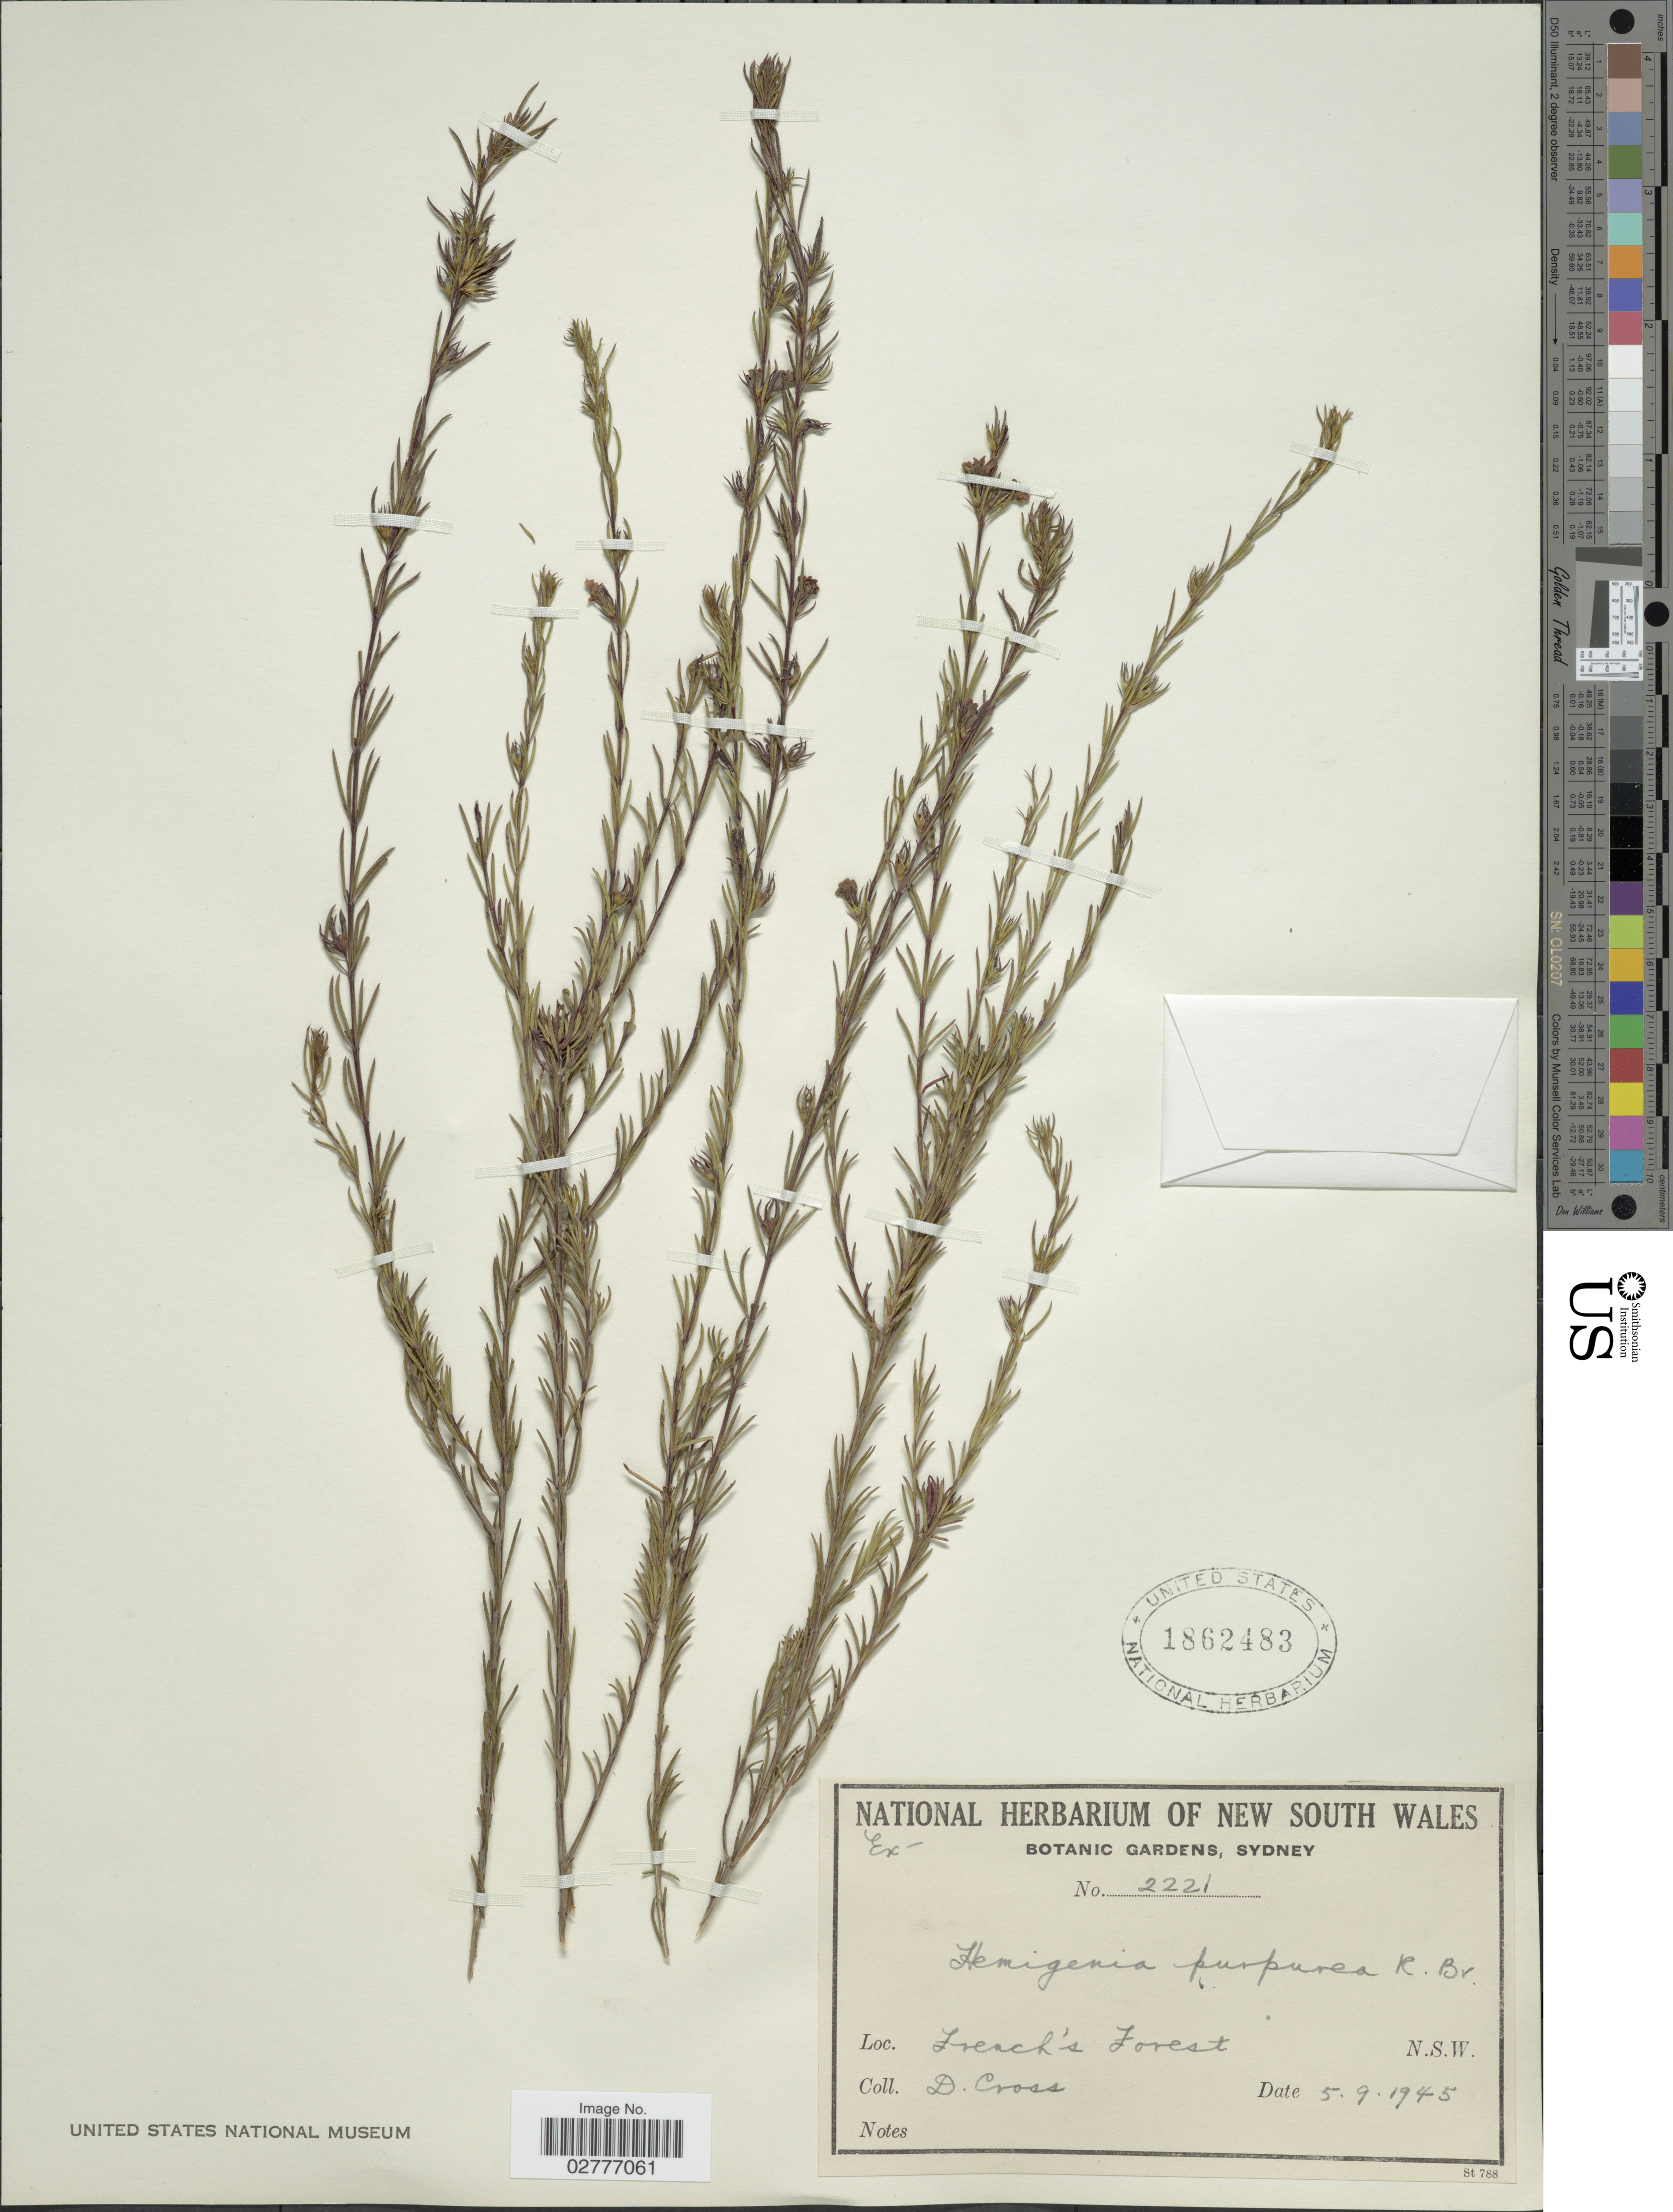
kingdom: Plantae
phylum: Tracheophyta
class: Magnoliopsida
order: Lamiales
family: Lamiaceae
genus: Hemigenia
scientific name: Hemigenia purpurea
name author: R. Br.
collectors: D. Cross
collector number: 2221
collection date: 1945-09-05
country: Australia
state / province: New South Wales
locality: French's Forest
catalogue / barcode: US 1862483